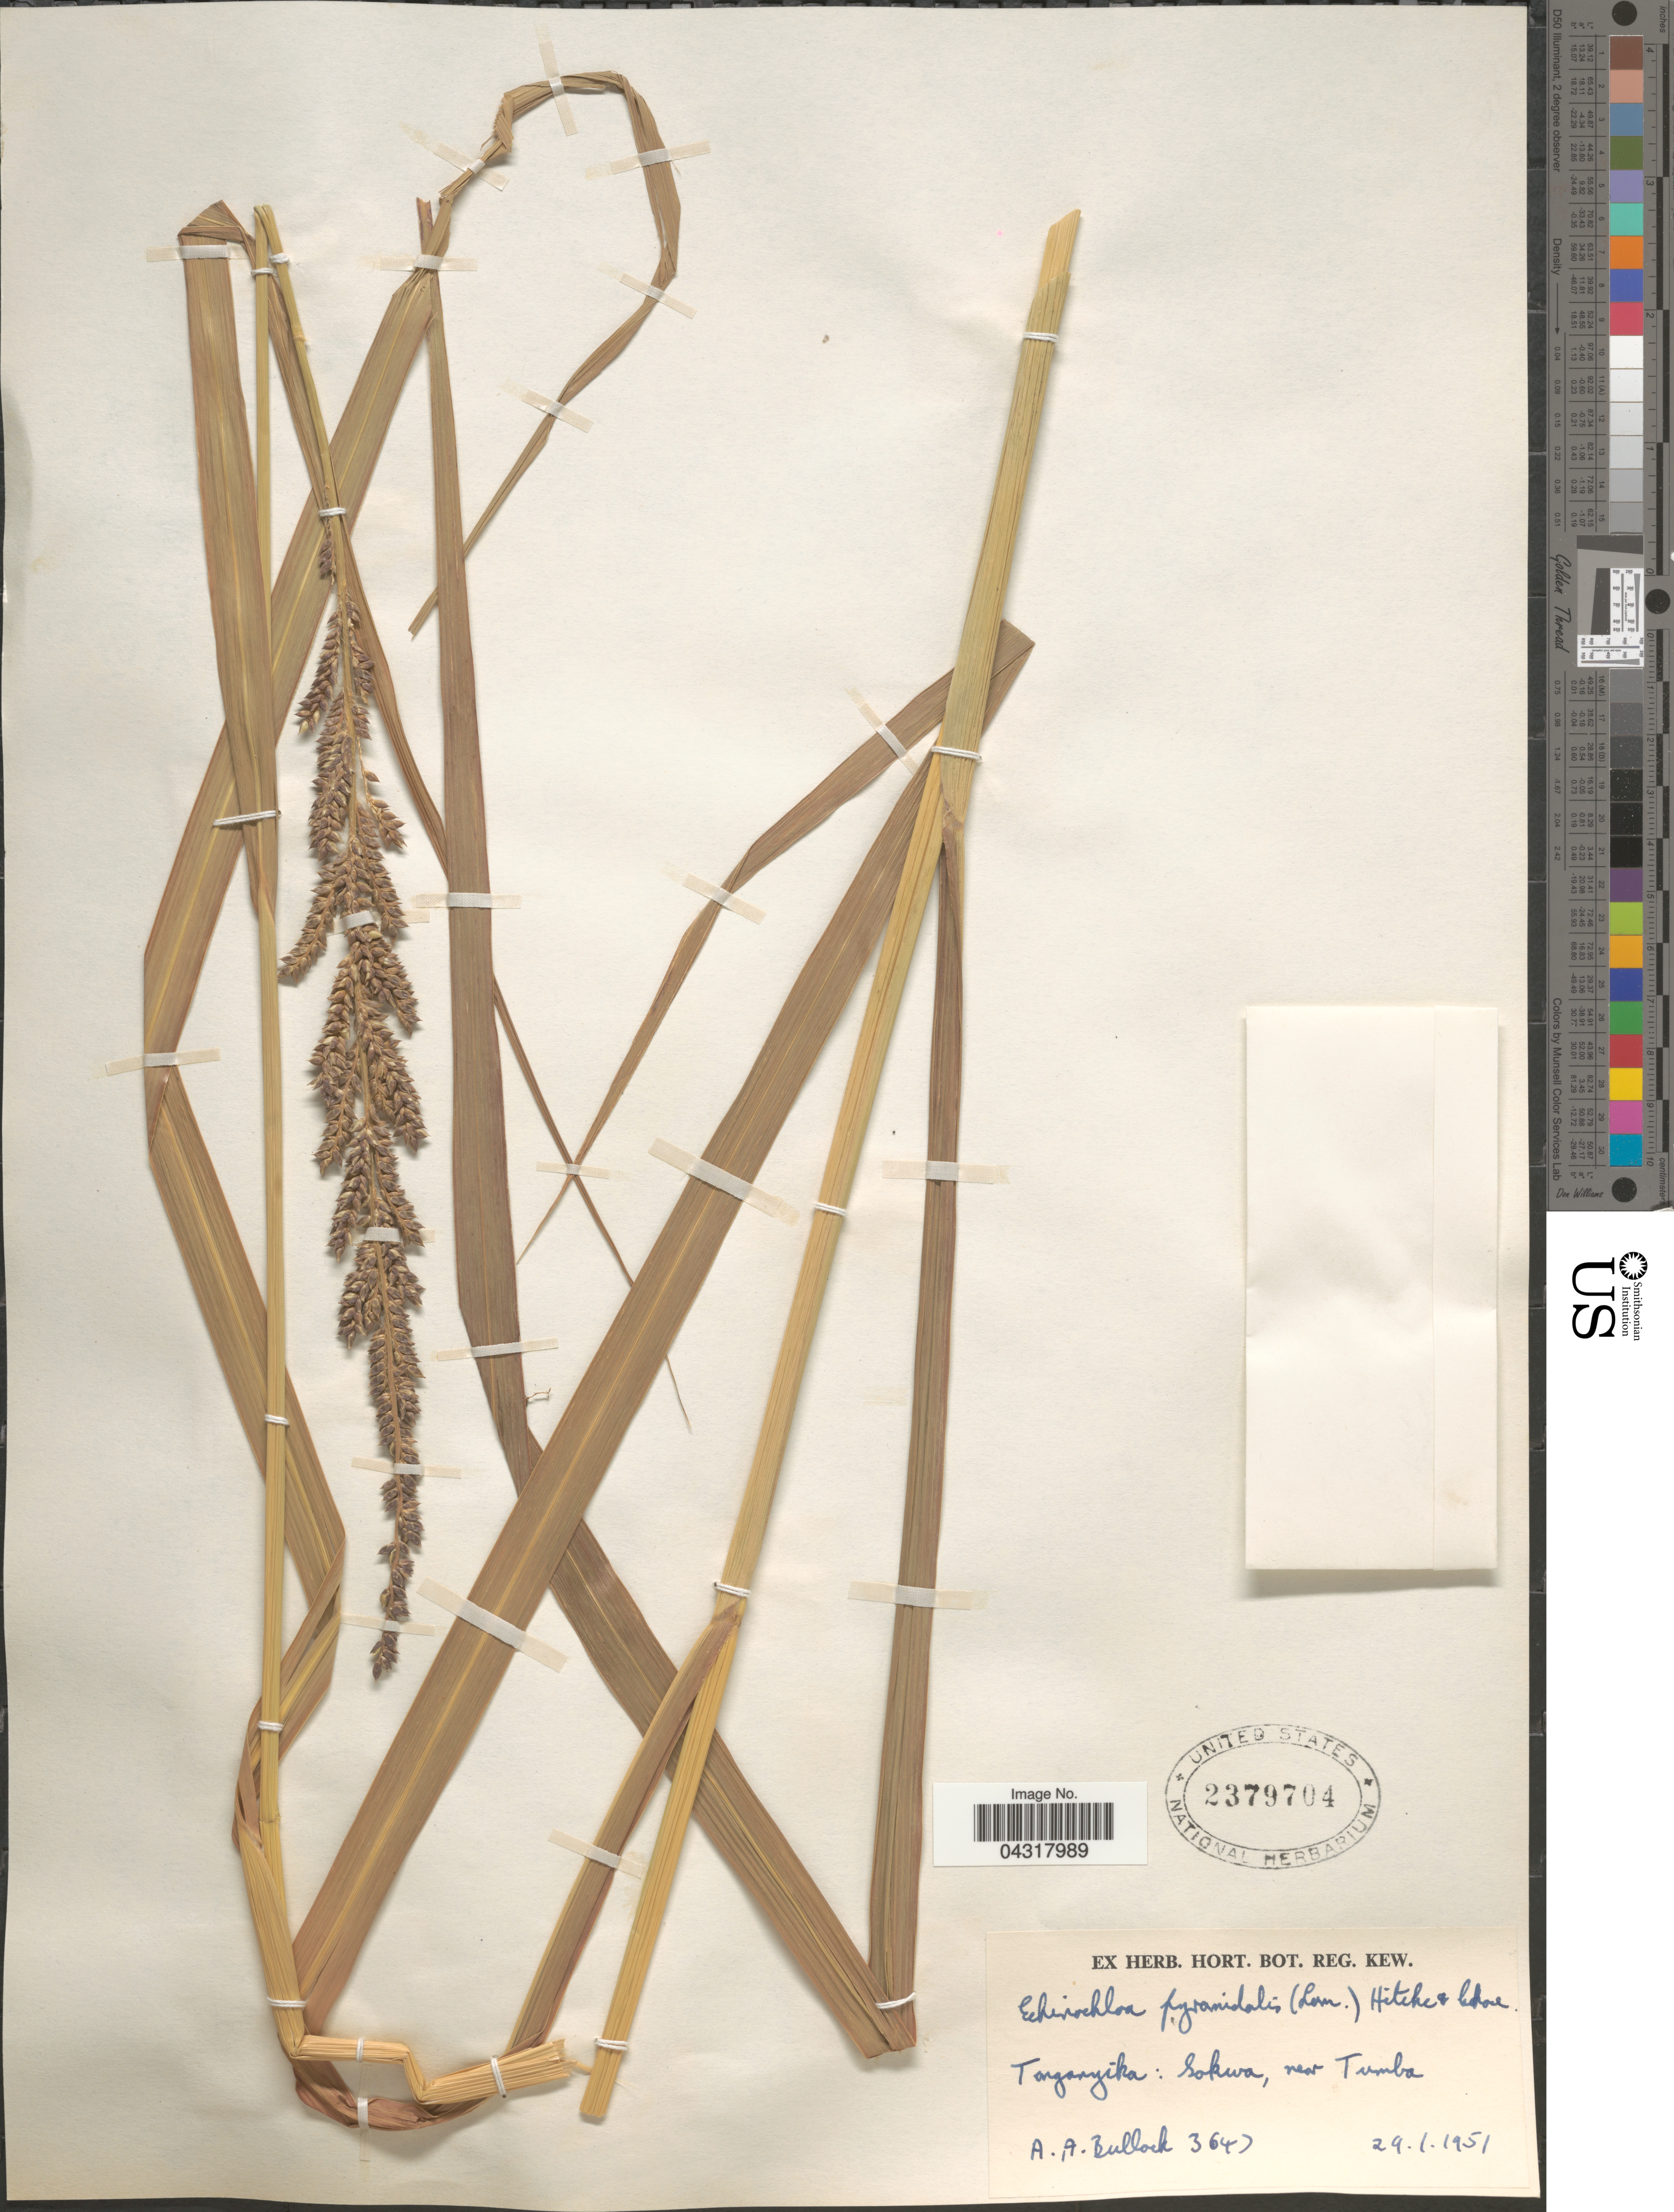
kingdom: Plantae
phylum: Tracheophyta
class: Liliopsida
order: Poales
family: Poaceae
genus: Echinochloa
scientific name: Echinochloa pyramidalis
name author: (Lam.) Hitchc. & Chase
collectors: A. Bullock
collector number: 3647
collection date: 1951-01-29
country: Tanzania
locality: Tanganyika: Sokwa, near Tumba.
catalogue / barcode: US 2379704